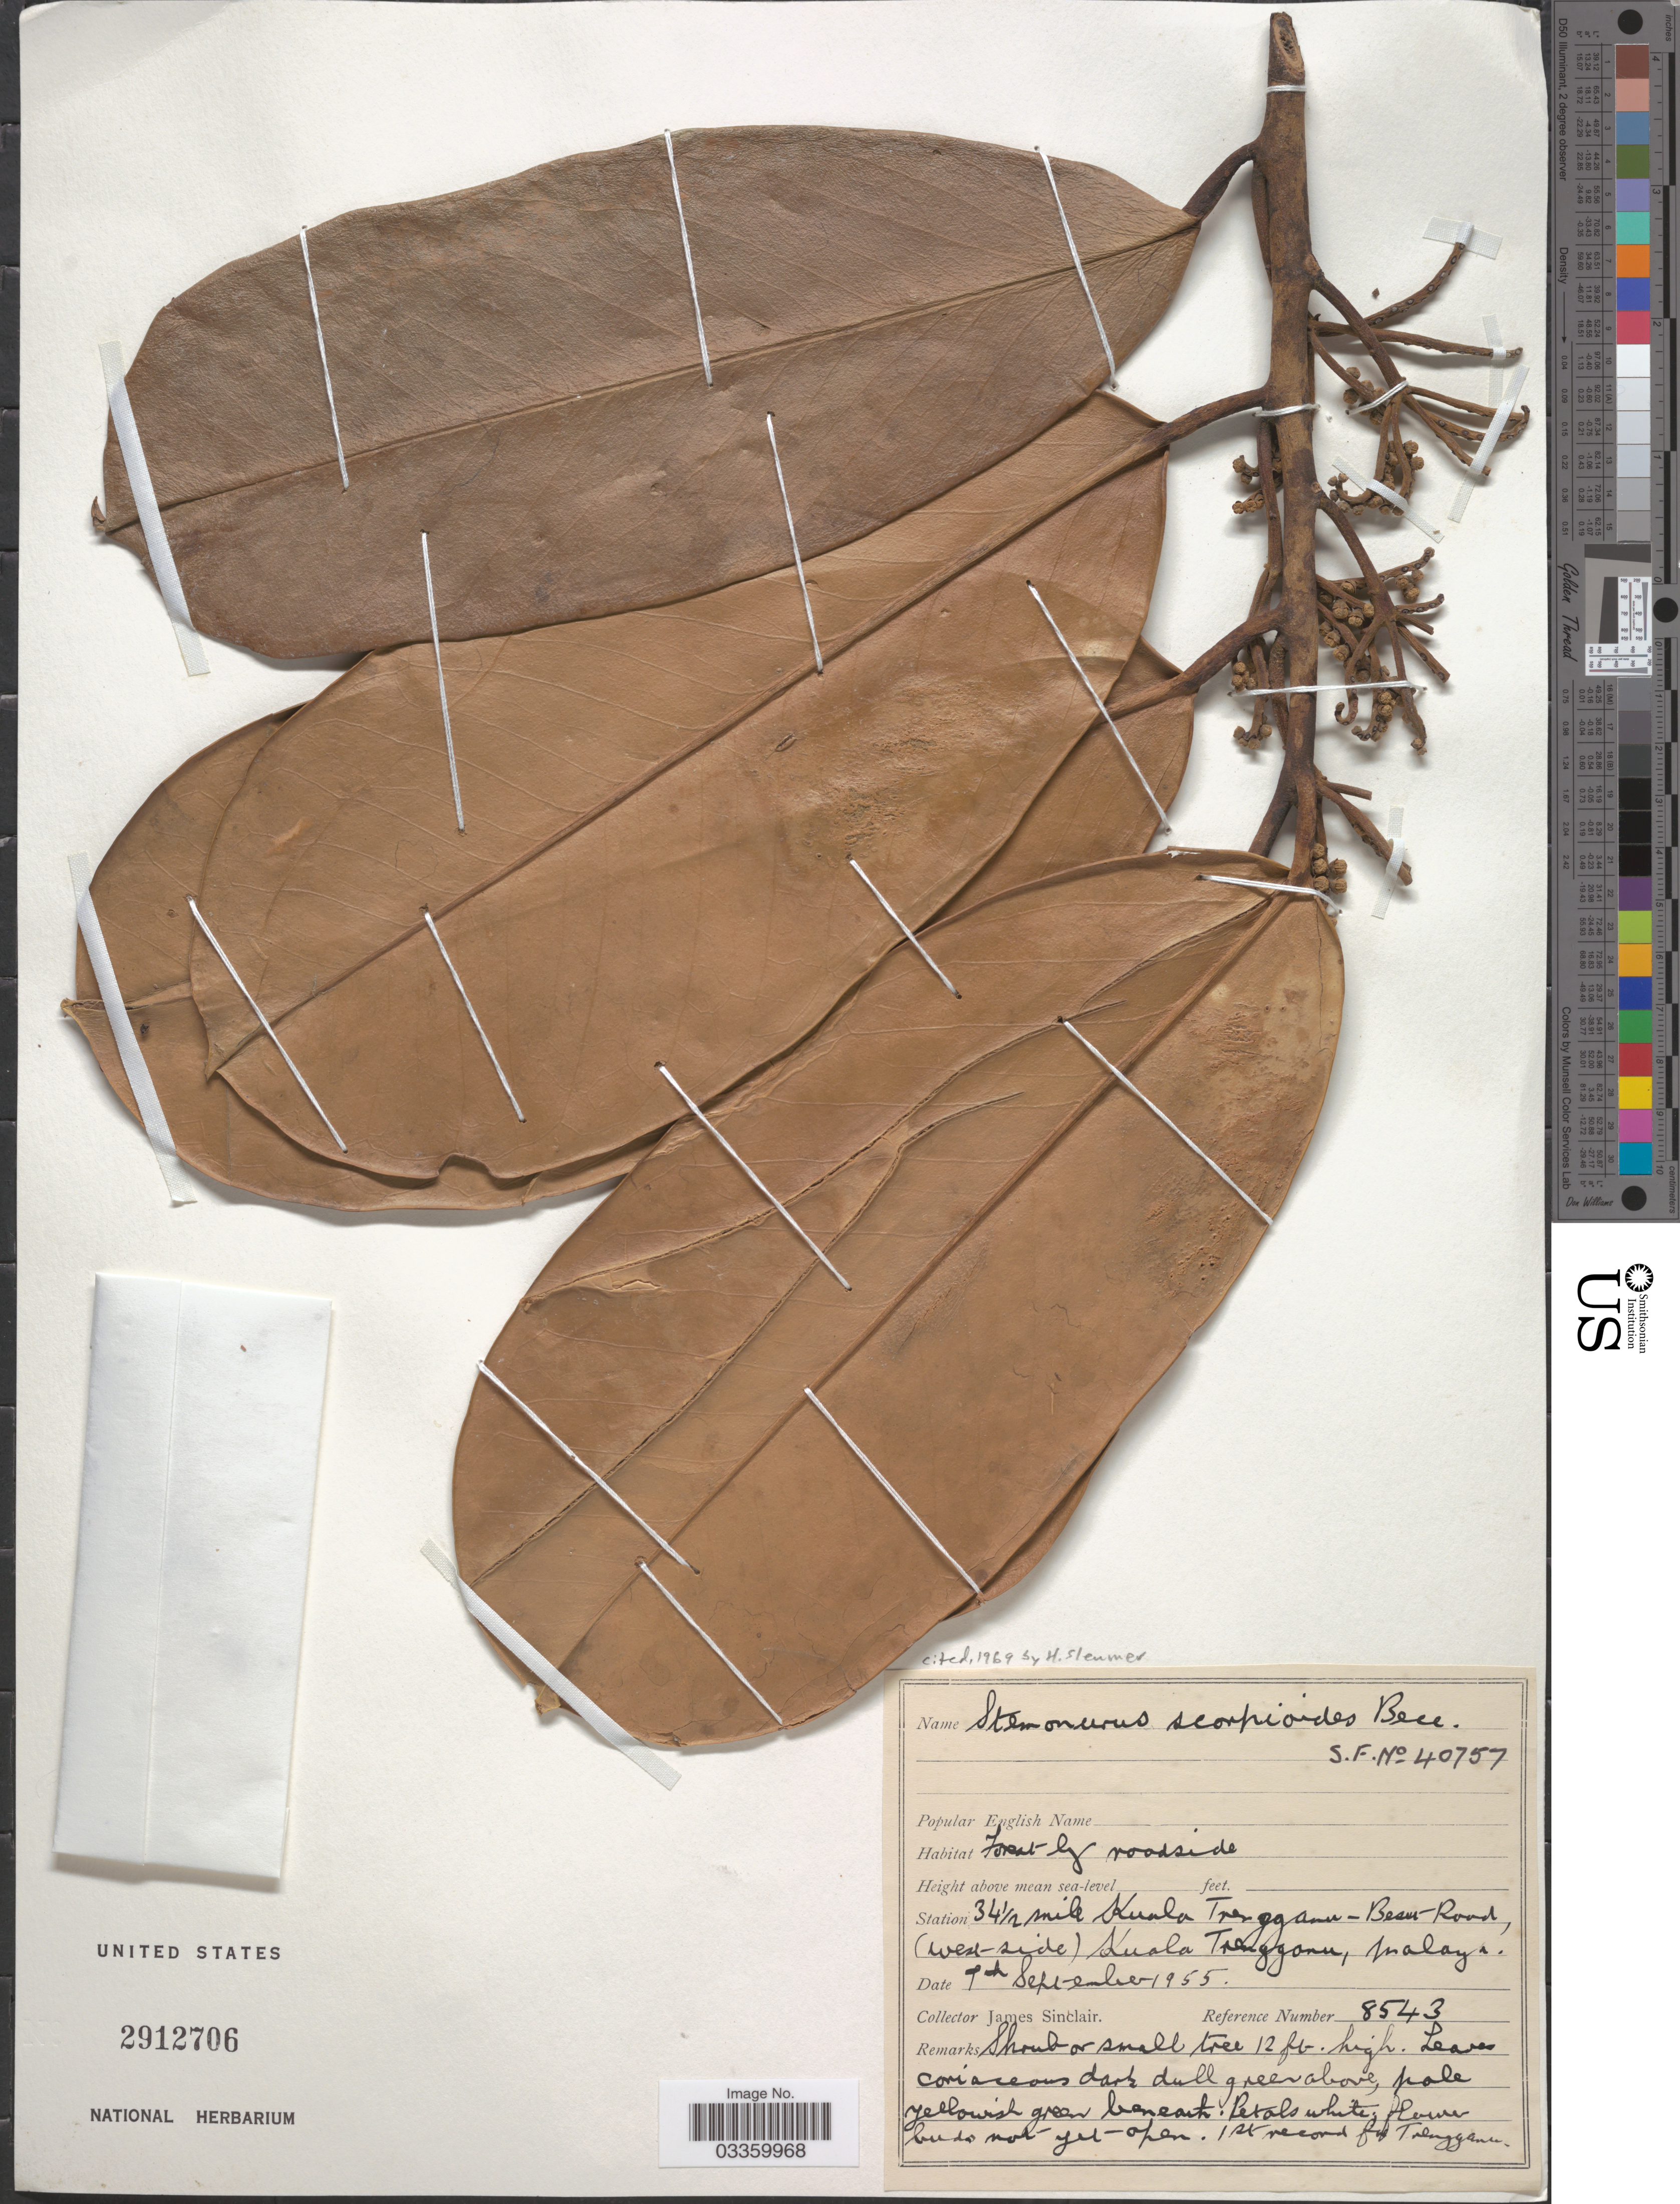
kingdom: Plantae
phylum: Tracheophyta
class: Magnoliopsida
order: Cardiopteridales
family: Stemonuraceae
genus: Stemonurus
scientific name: Stemonurus scorpioides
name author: Becc.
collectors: J. Sinclair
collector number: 8543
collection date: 1955-09-07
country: Malaysia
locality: Station 34½ mile Kuala Terengganu - Besut - Road, (west-side). Kuala Terengganu, Malaya.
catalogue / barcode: US 2912706